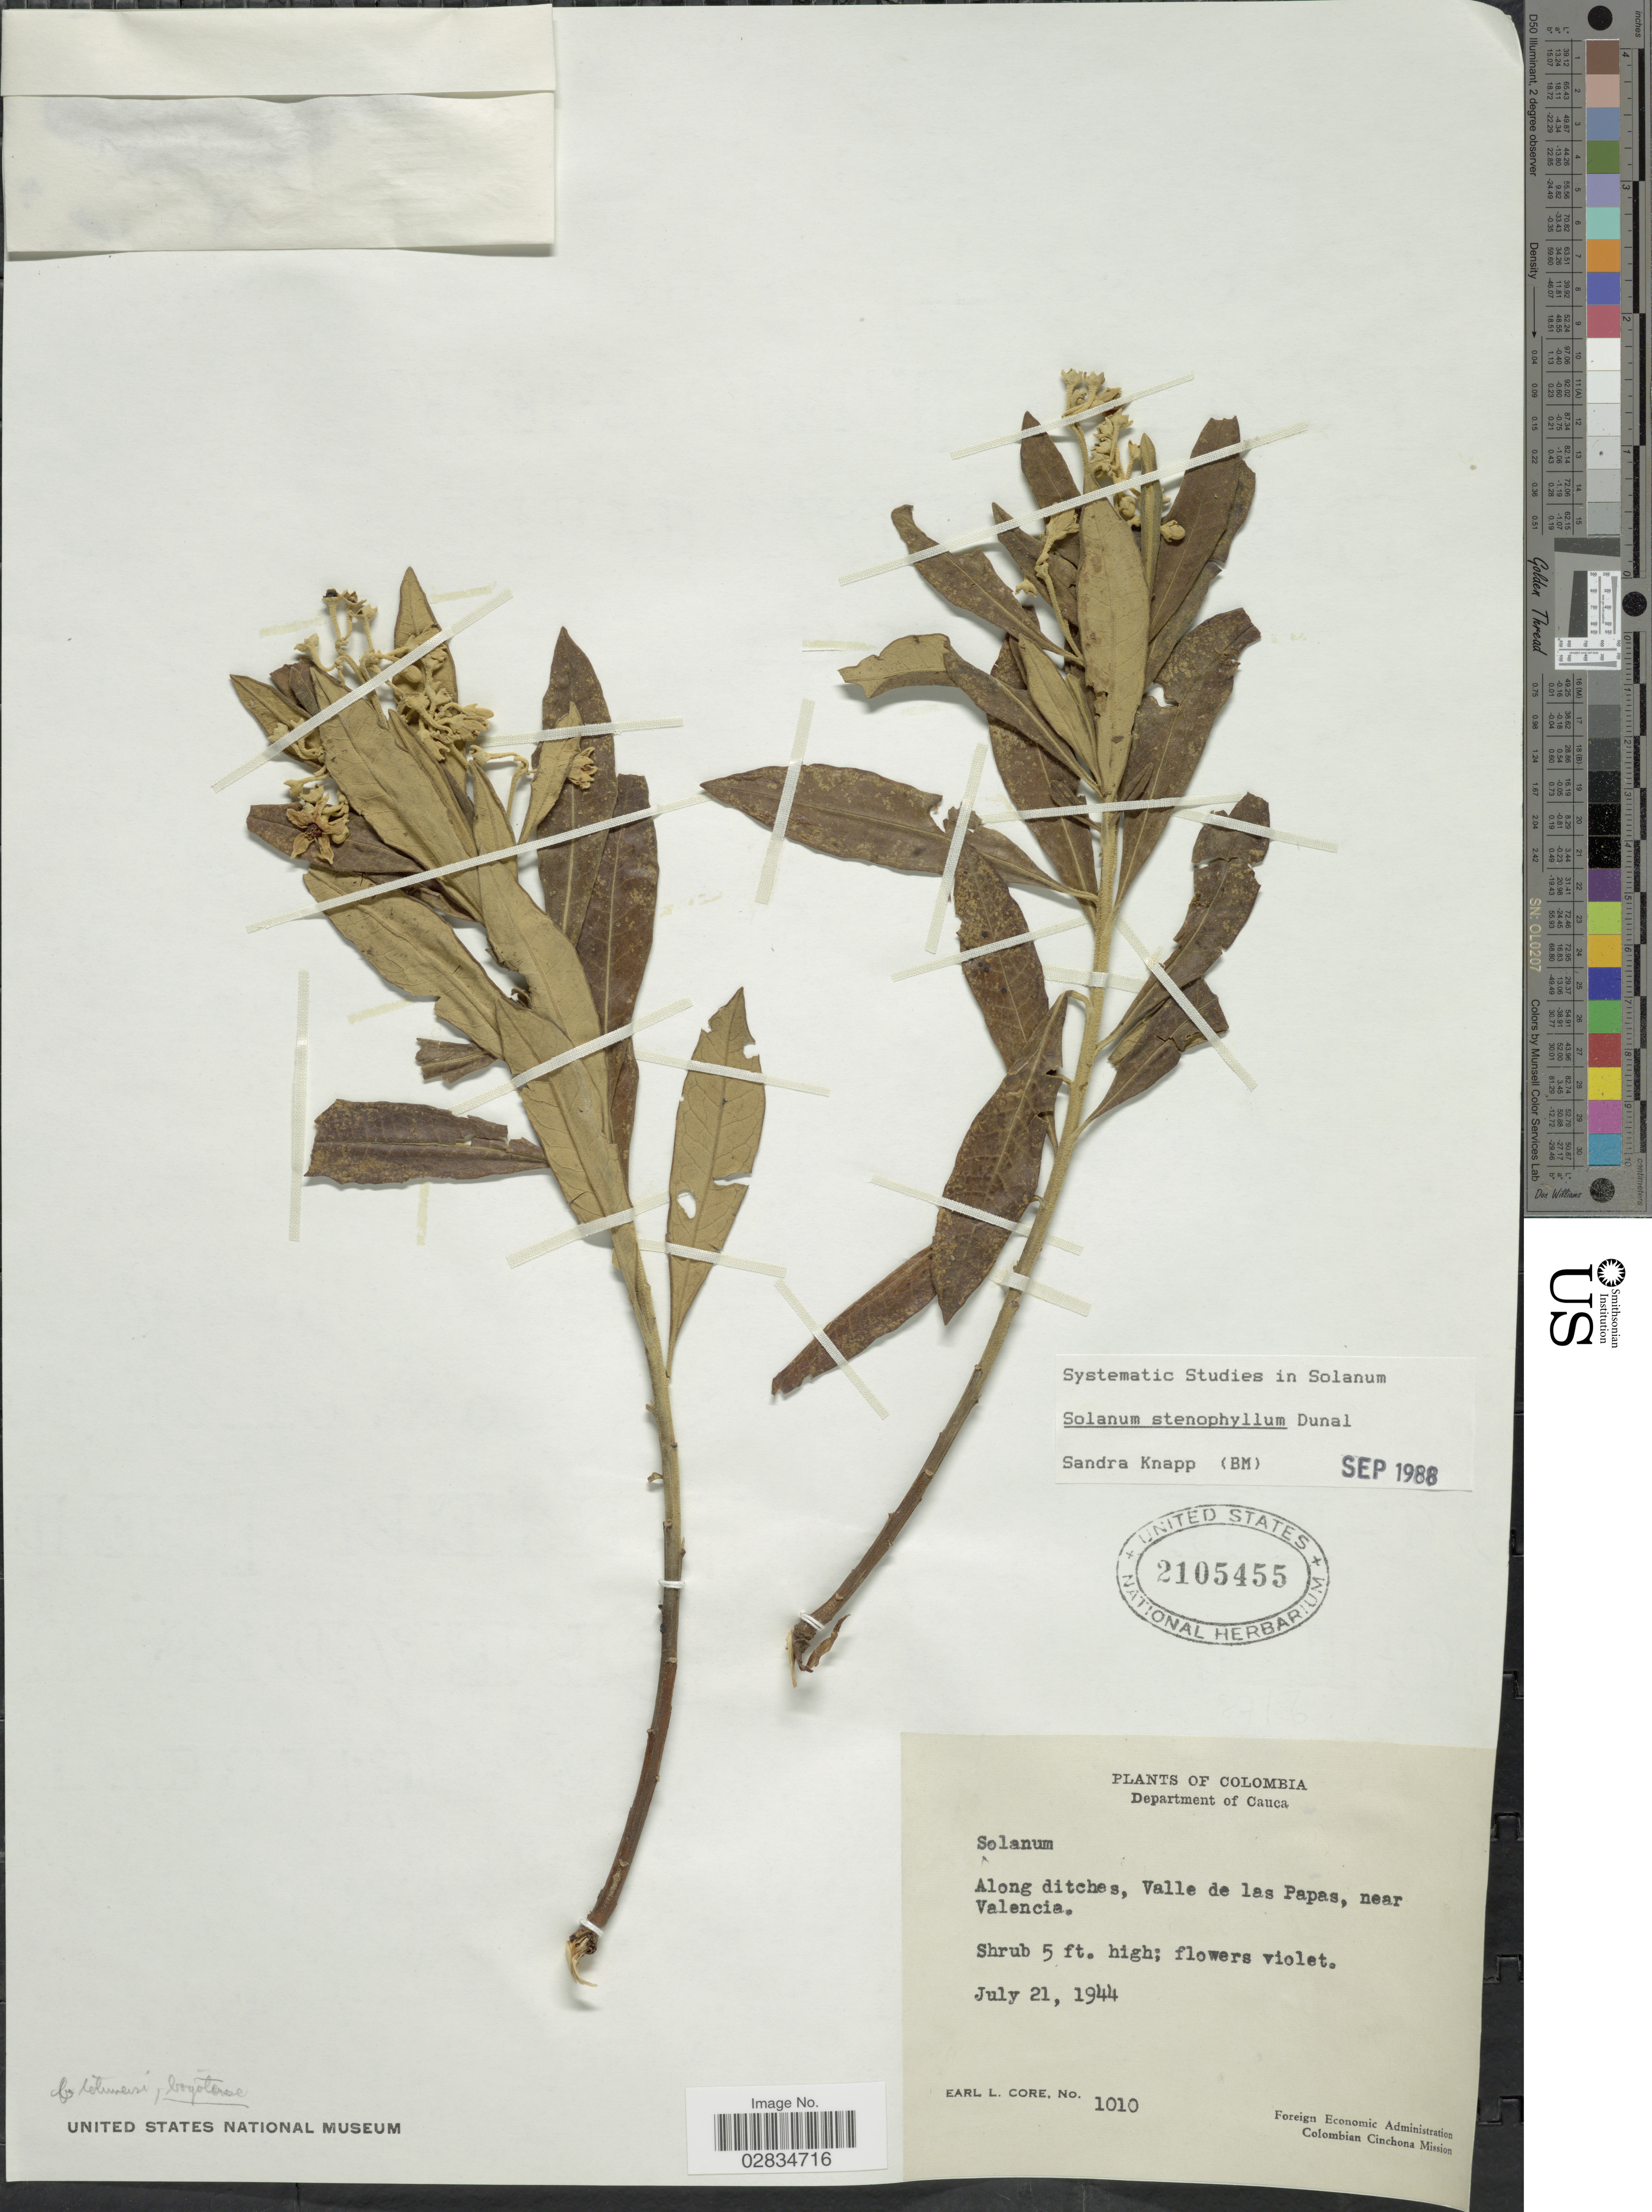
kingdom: Plantae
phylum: Tracheophyta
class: Magnoliopsida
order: Solanales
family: Solanaceae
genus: Solanum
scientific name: Solanum stenophyllum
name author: Dunal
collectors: E. L. Core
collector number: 1010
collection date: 1944-07-21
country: Colombia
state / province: Cauca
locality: Department of Cauca, along ditches, Valle de las Papas, near Valencia.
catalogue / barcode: US 2105455